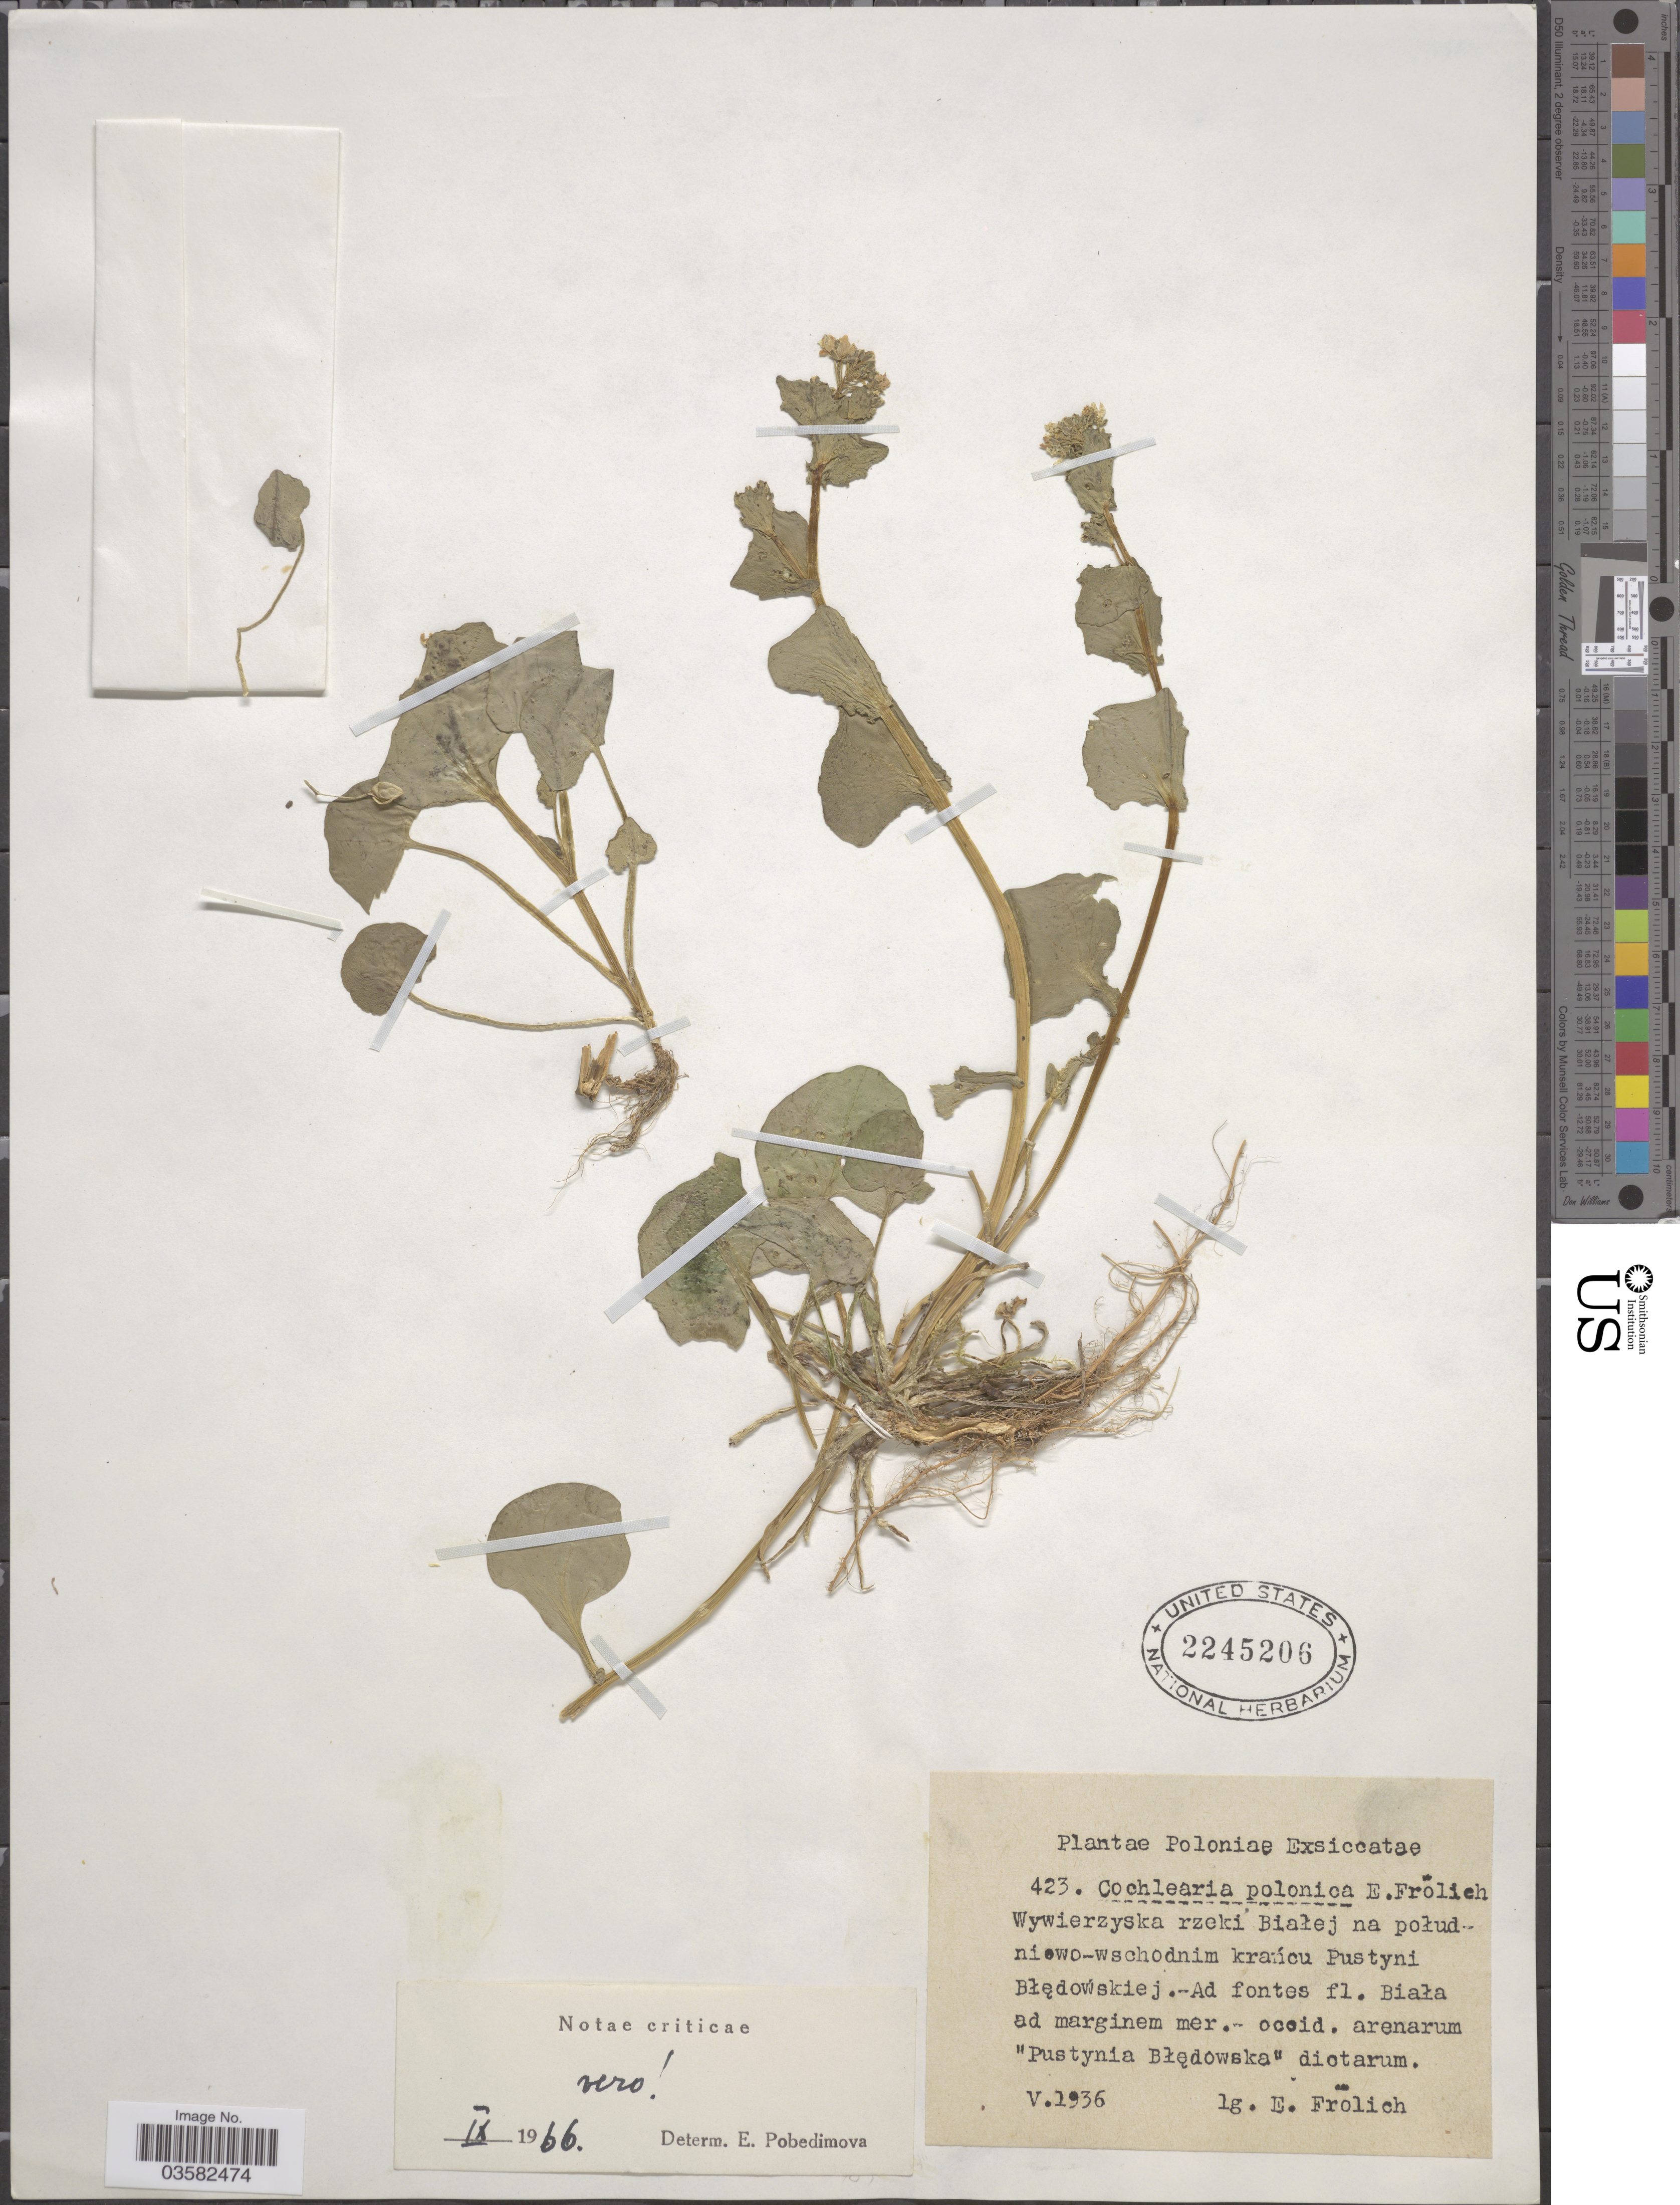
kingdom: Plantae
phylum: Tracheophyta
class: Magnoliopsida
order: Brassicales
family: Brassicaceae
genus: Cochlearia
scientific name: Cochlearia polonica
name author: Frohlich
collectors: E. Frolich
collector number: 423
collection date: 1936-05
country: Poland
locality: Wywierzyska rzeki Białej na połud-niewo-wschodnim krańcu Pustyni Błędowskiej.-Ad fontes fl. Biała ad marginem mer.-occid. arenarum "Pustynia Błedowska"dictarum.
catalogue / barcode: US 2245206